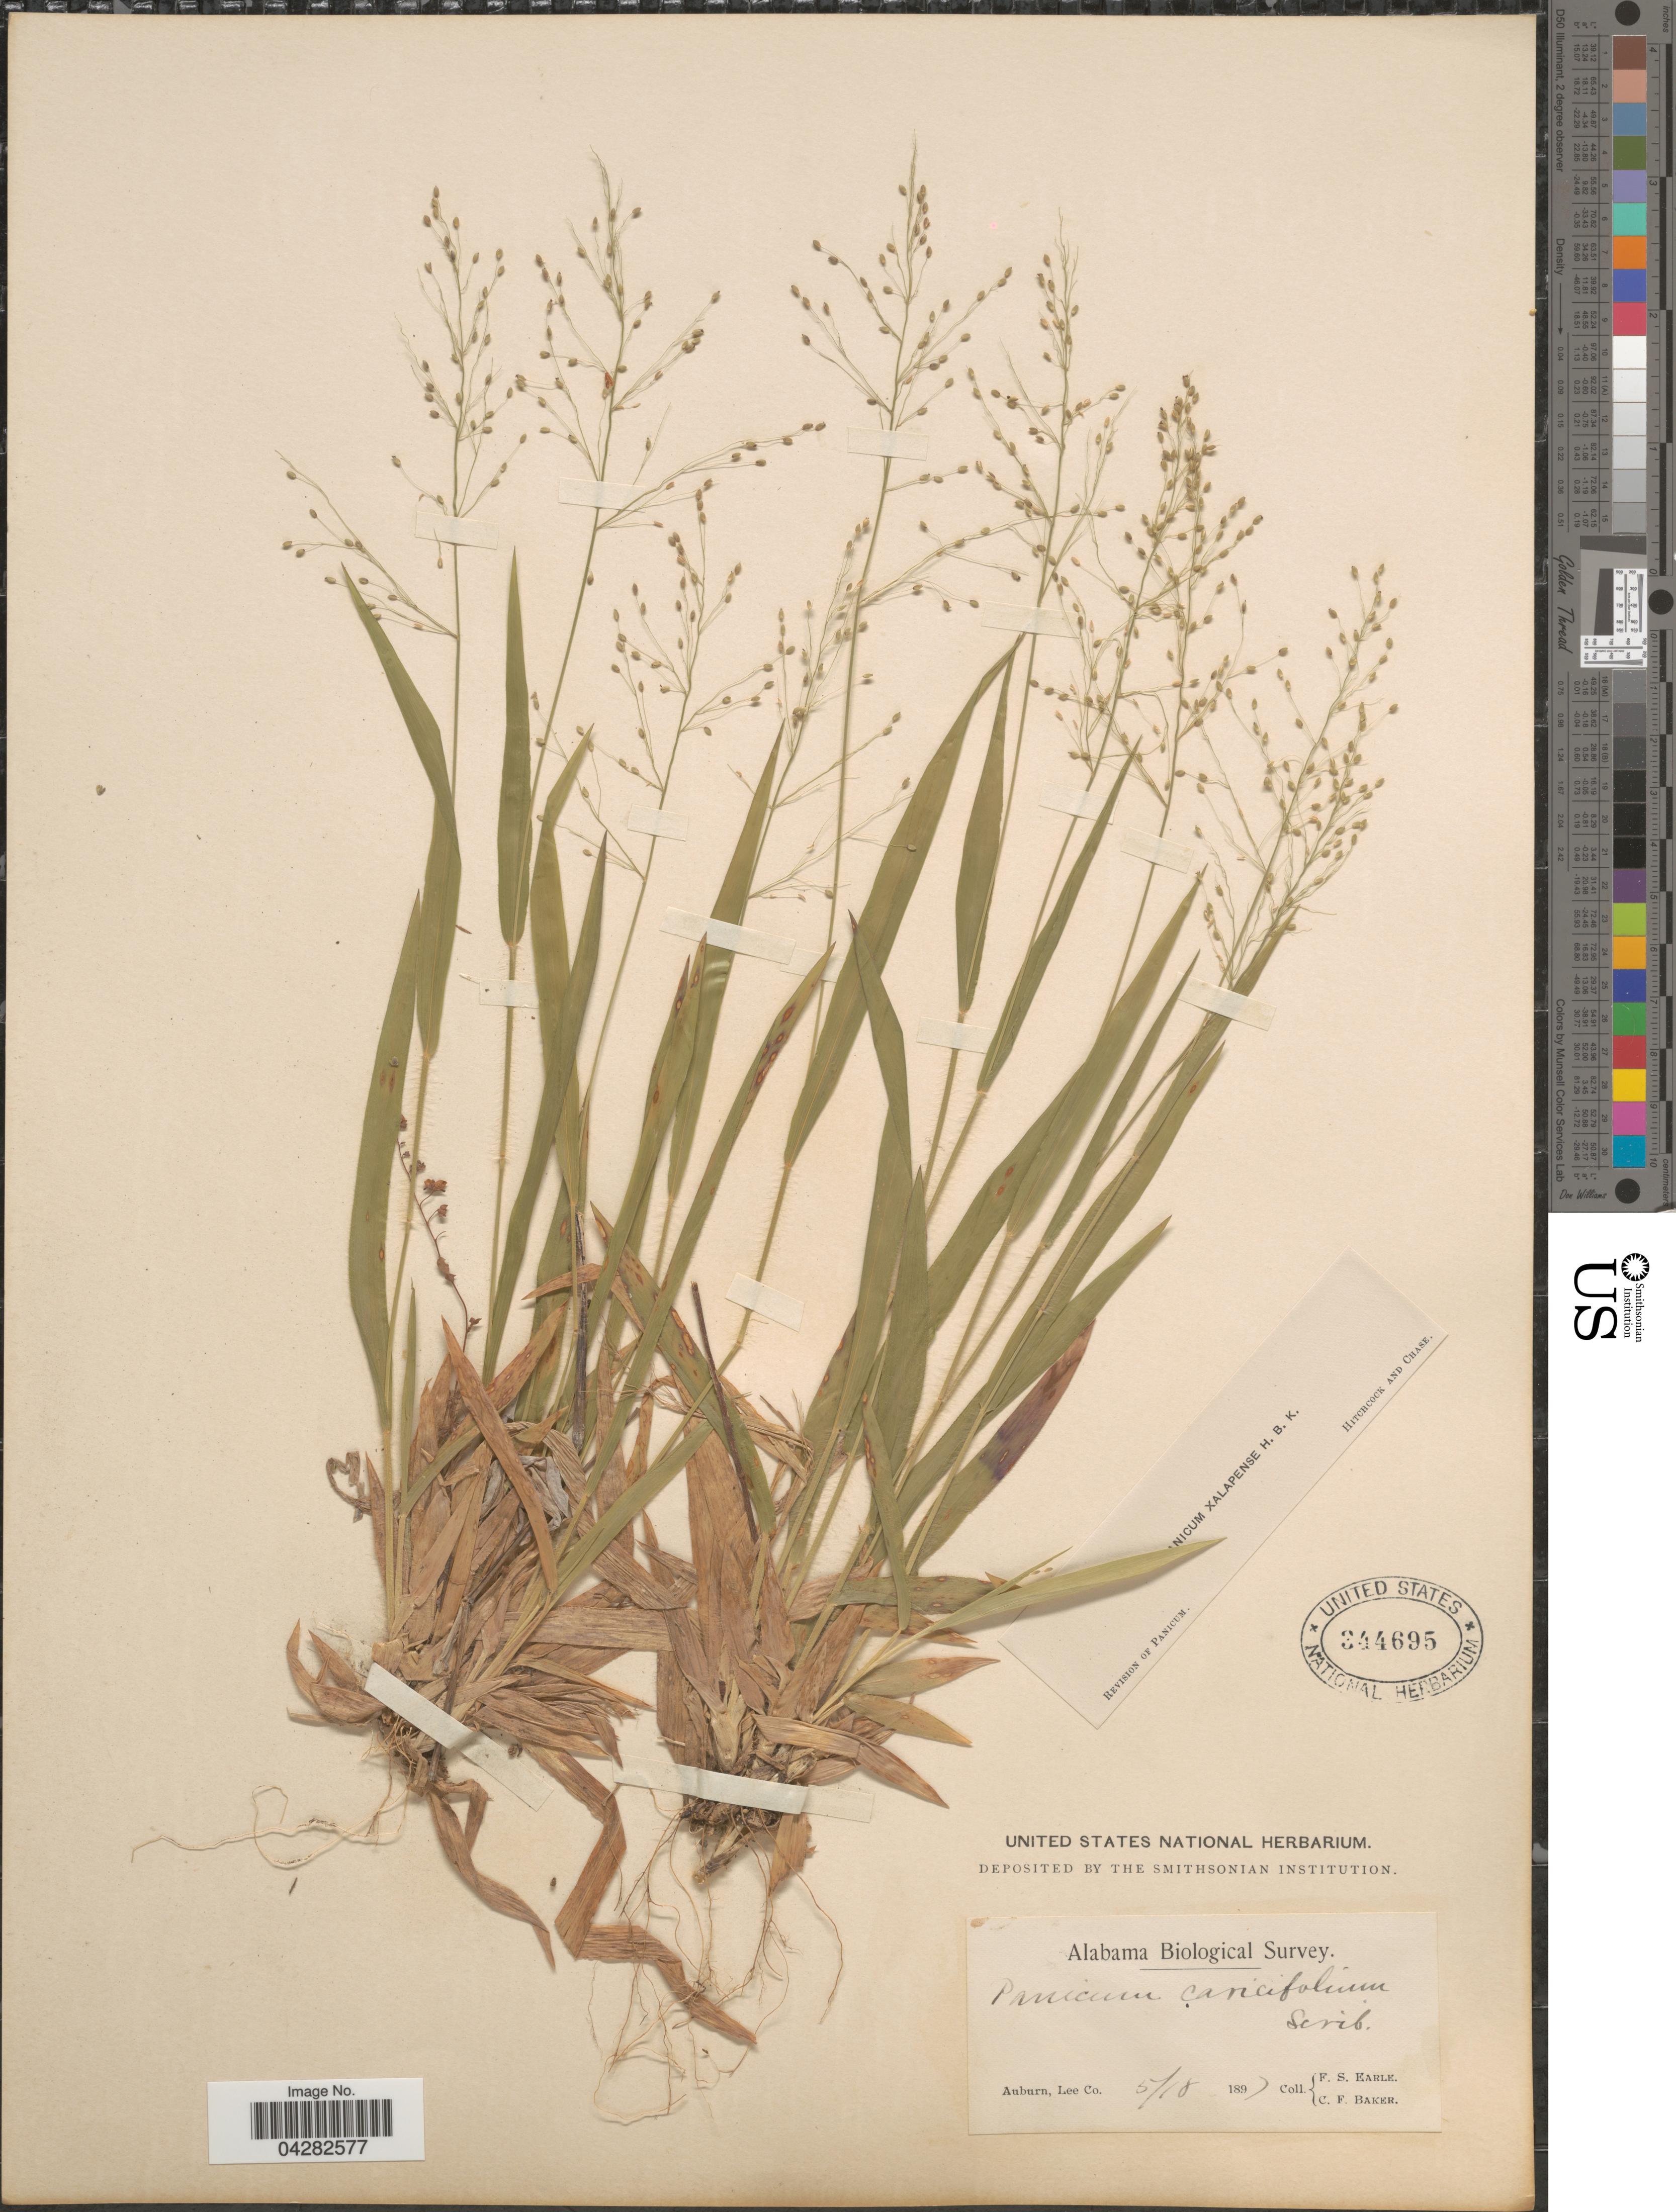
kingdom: Plantae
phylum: Tracheophyta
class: Liliopsida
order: Poales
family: Poaceae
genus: Dichanthelium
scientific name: Dichanthelium laxiflorum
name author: (Lam.) Gould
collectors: F. S. Earle & C. F. Baker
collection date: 1897-05-18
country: United States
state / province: Alabama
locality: Alabama Biological Survey. Auburn, Lee Co.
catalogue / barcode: US 344695